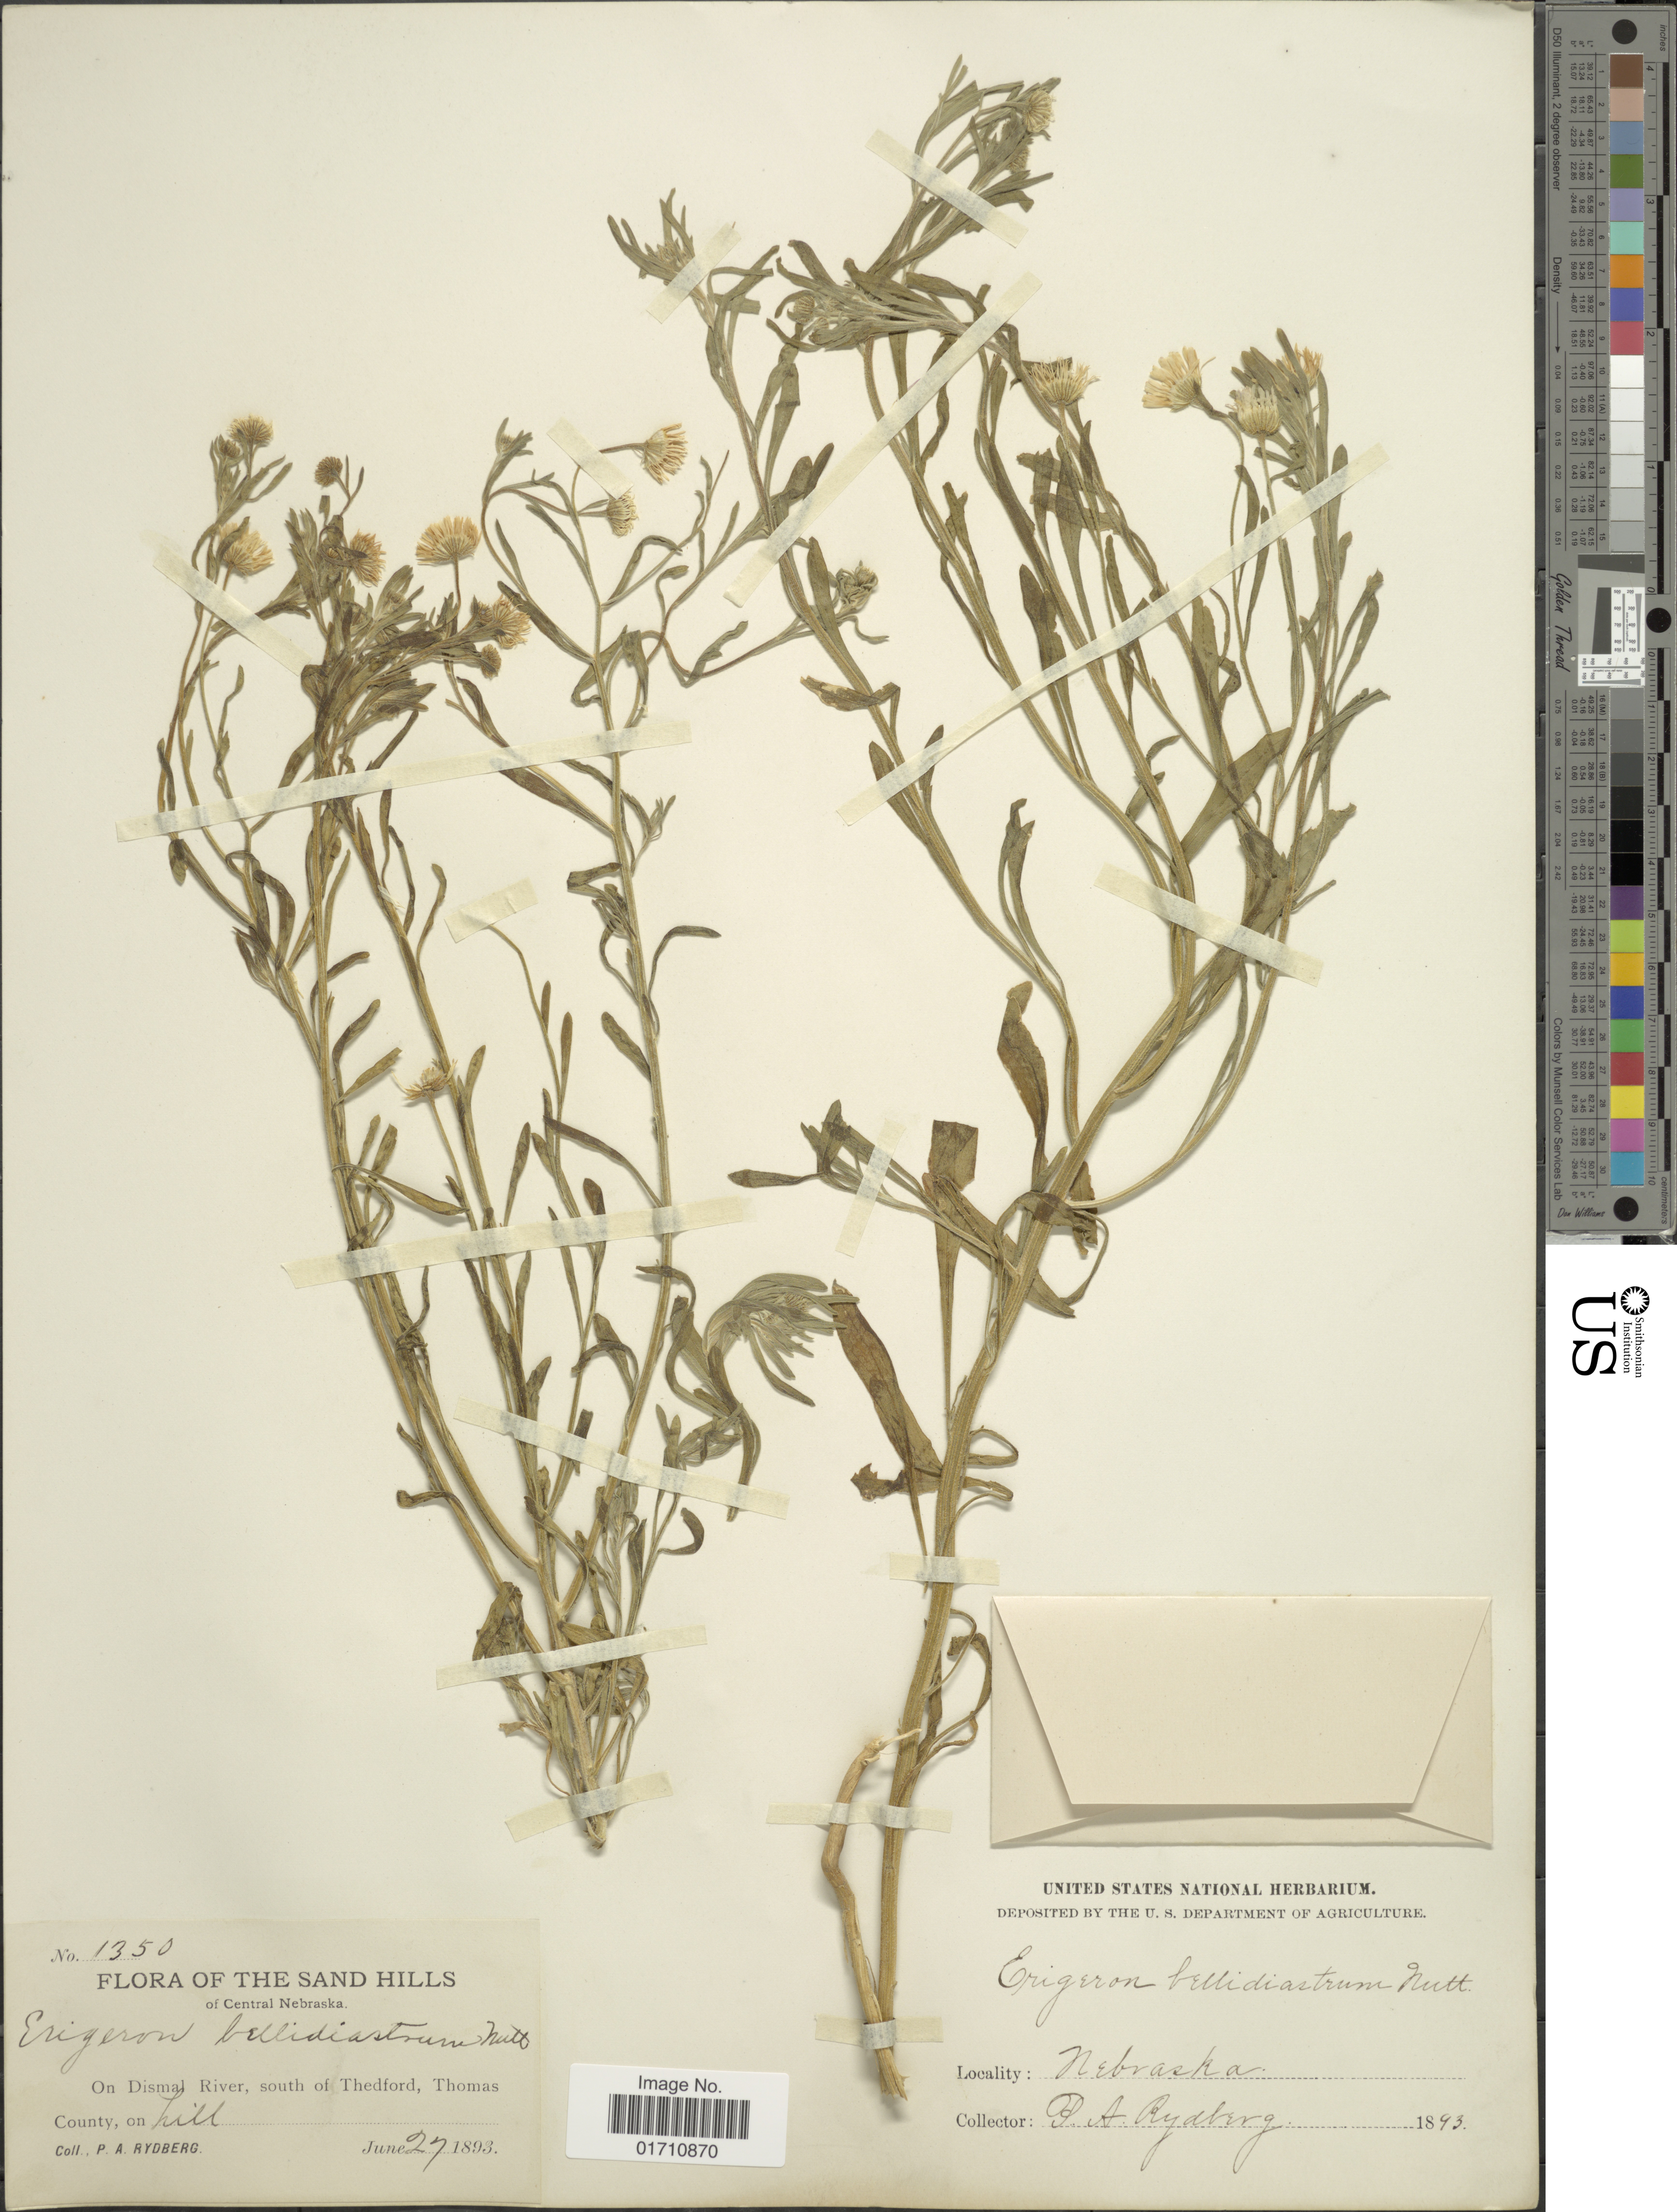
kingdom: Plantae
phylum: Tracheophyta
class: Magnoliopsida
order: Asterales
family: Asteraceae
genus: Erigeron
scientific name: Erigeron bellidiastrum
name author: Nutt.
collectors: P. A. Rydberg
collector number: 1350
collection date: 1893-06-27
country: United States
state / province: Nebraska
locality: The Sand Hills of central Nebraska, On Dismal River, south of Thedford, Thomas County, on hill